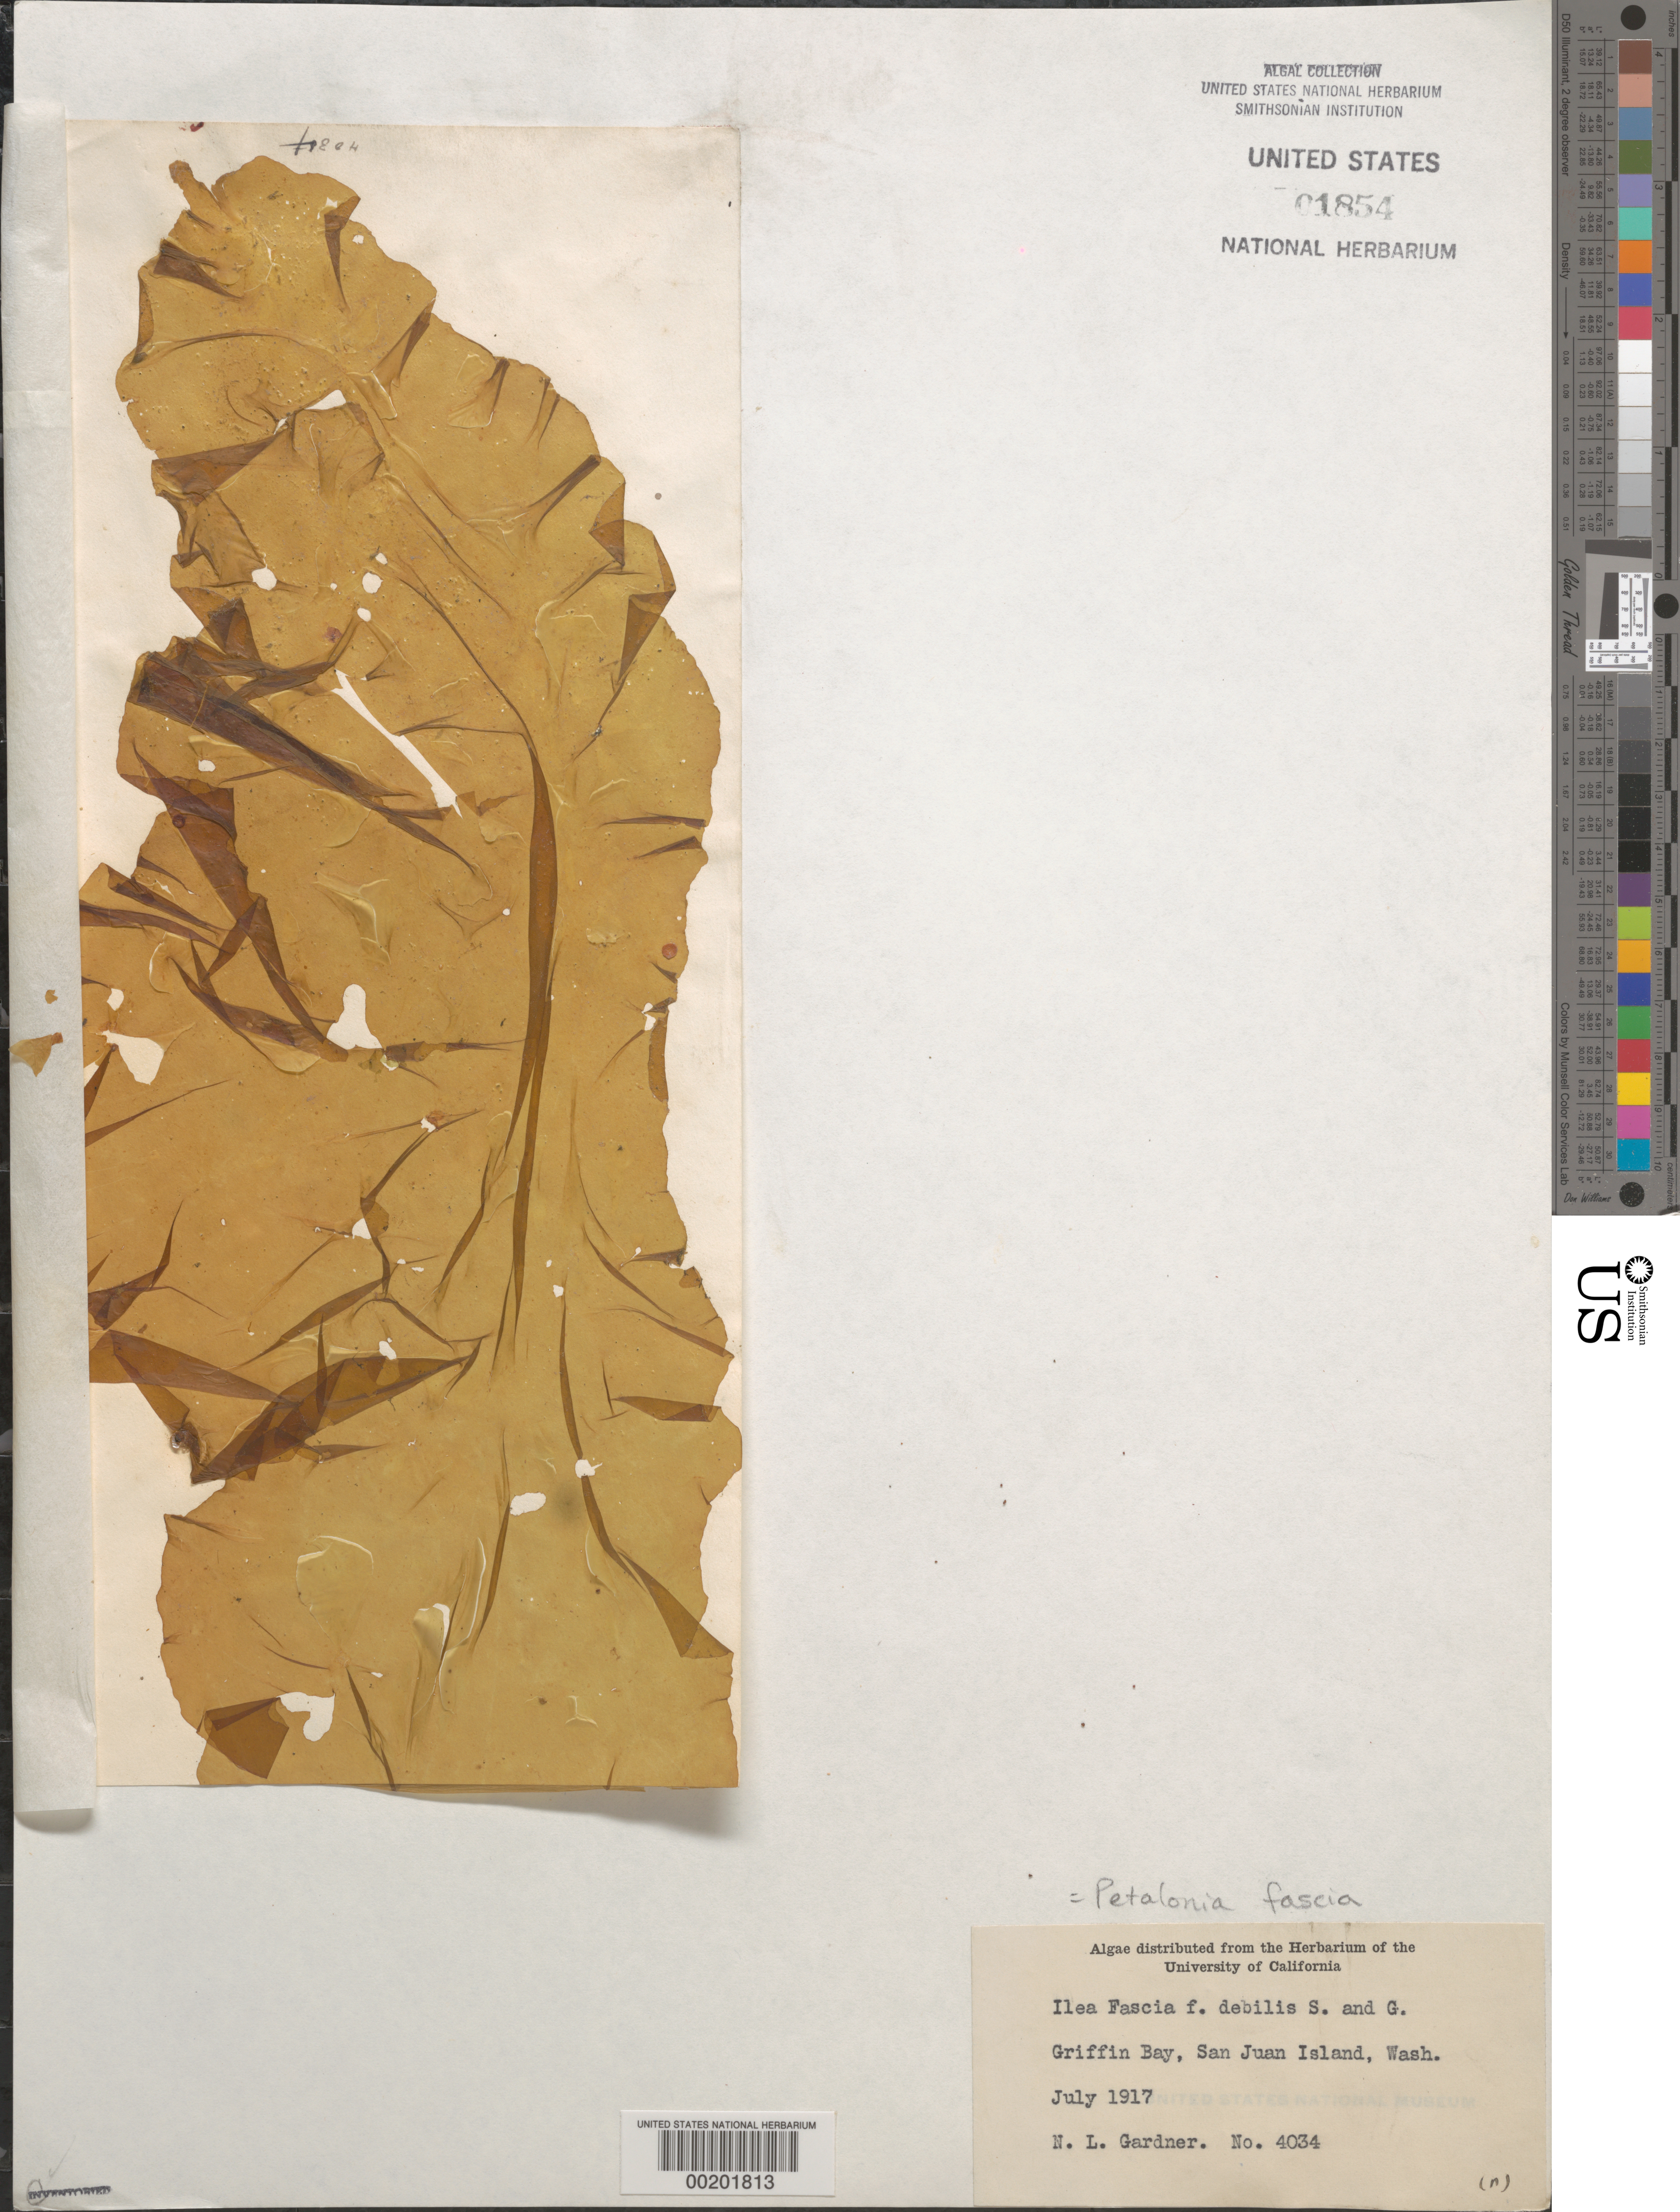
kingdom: Chromista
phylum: Ochrophyta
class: Phaeophyceae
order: Scytosiphonales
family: Scytosiphonaceae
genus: Petalonia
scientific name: Petalonia fascia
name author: (O.F. Müller) Kuntze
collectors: N. Gardner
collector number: NLG 4034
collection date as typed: Jul 1917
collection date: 1917-07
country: United States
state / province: Washington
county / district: San Juan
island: San Juan Island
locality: Griffin Bay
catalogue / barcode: US 1854